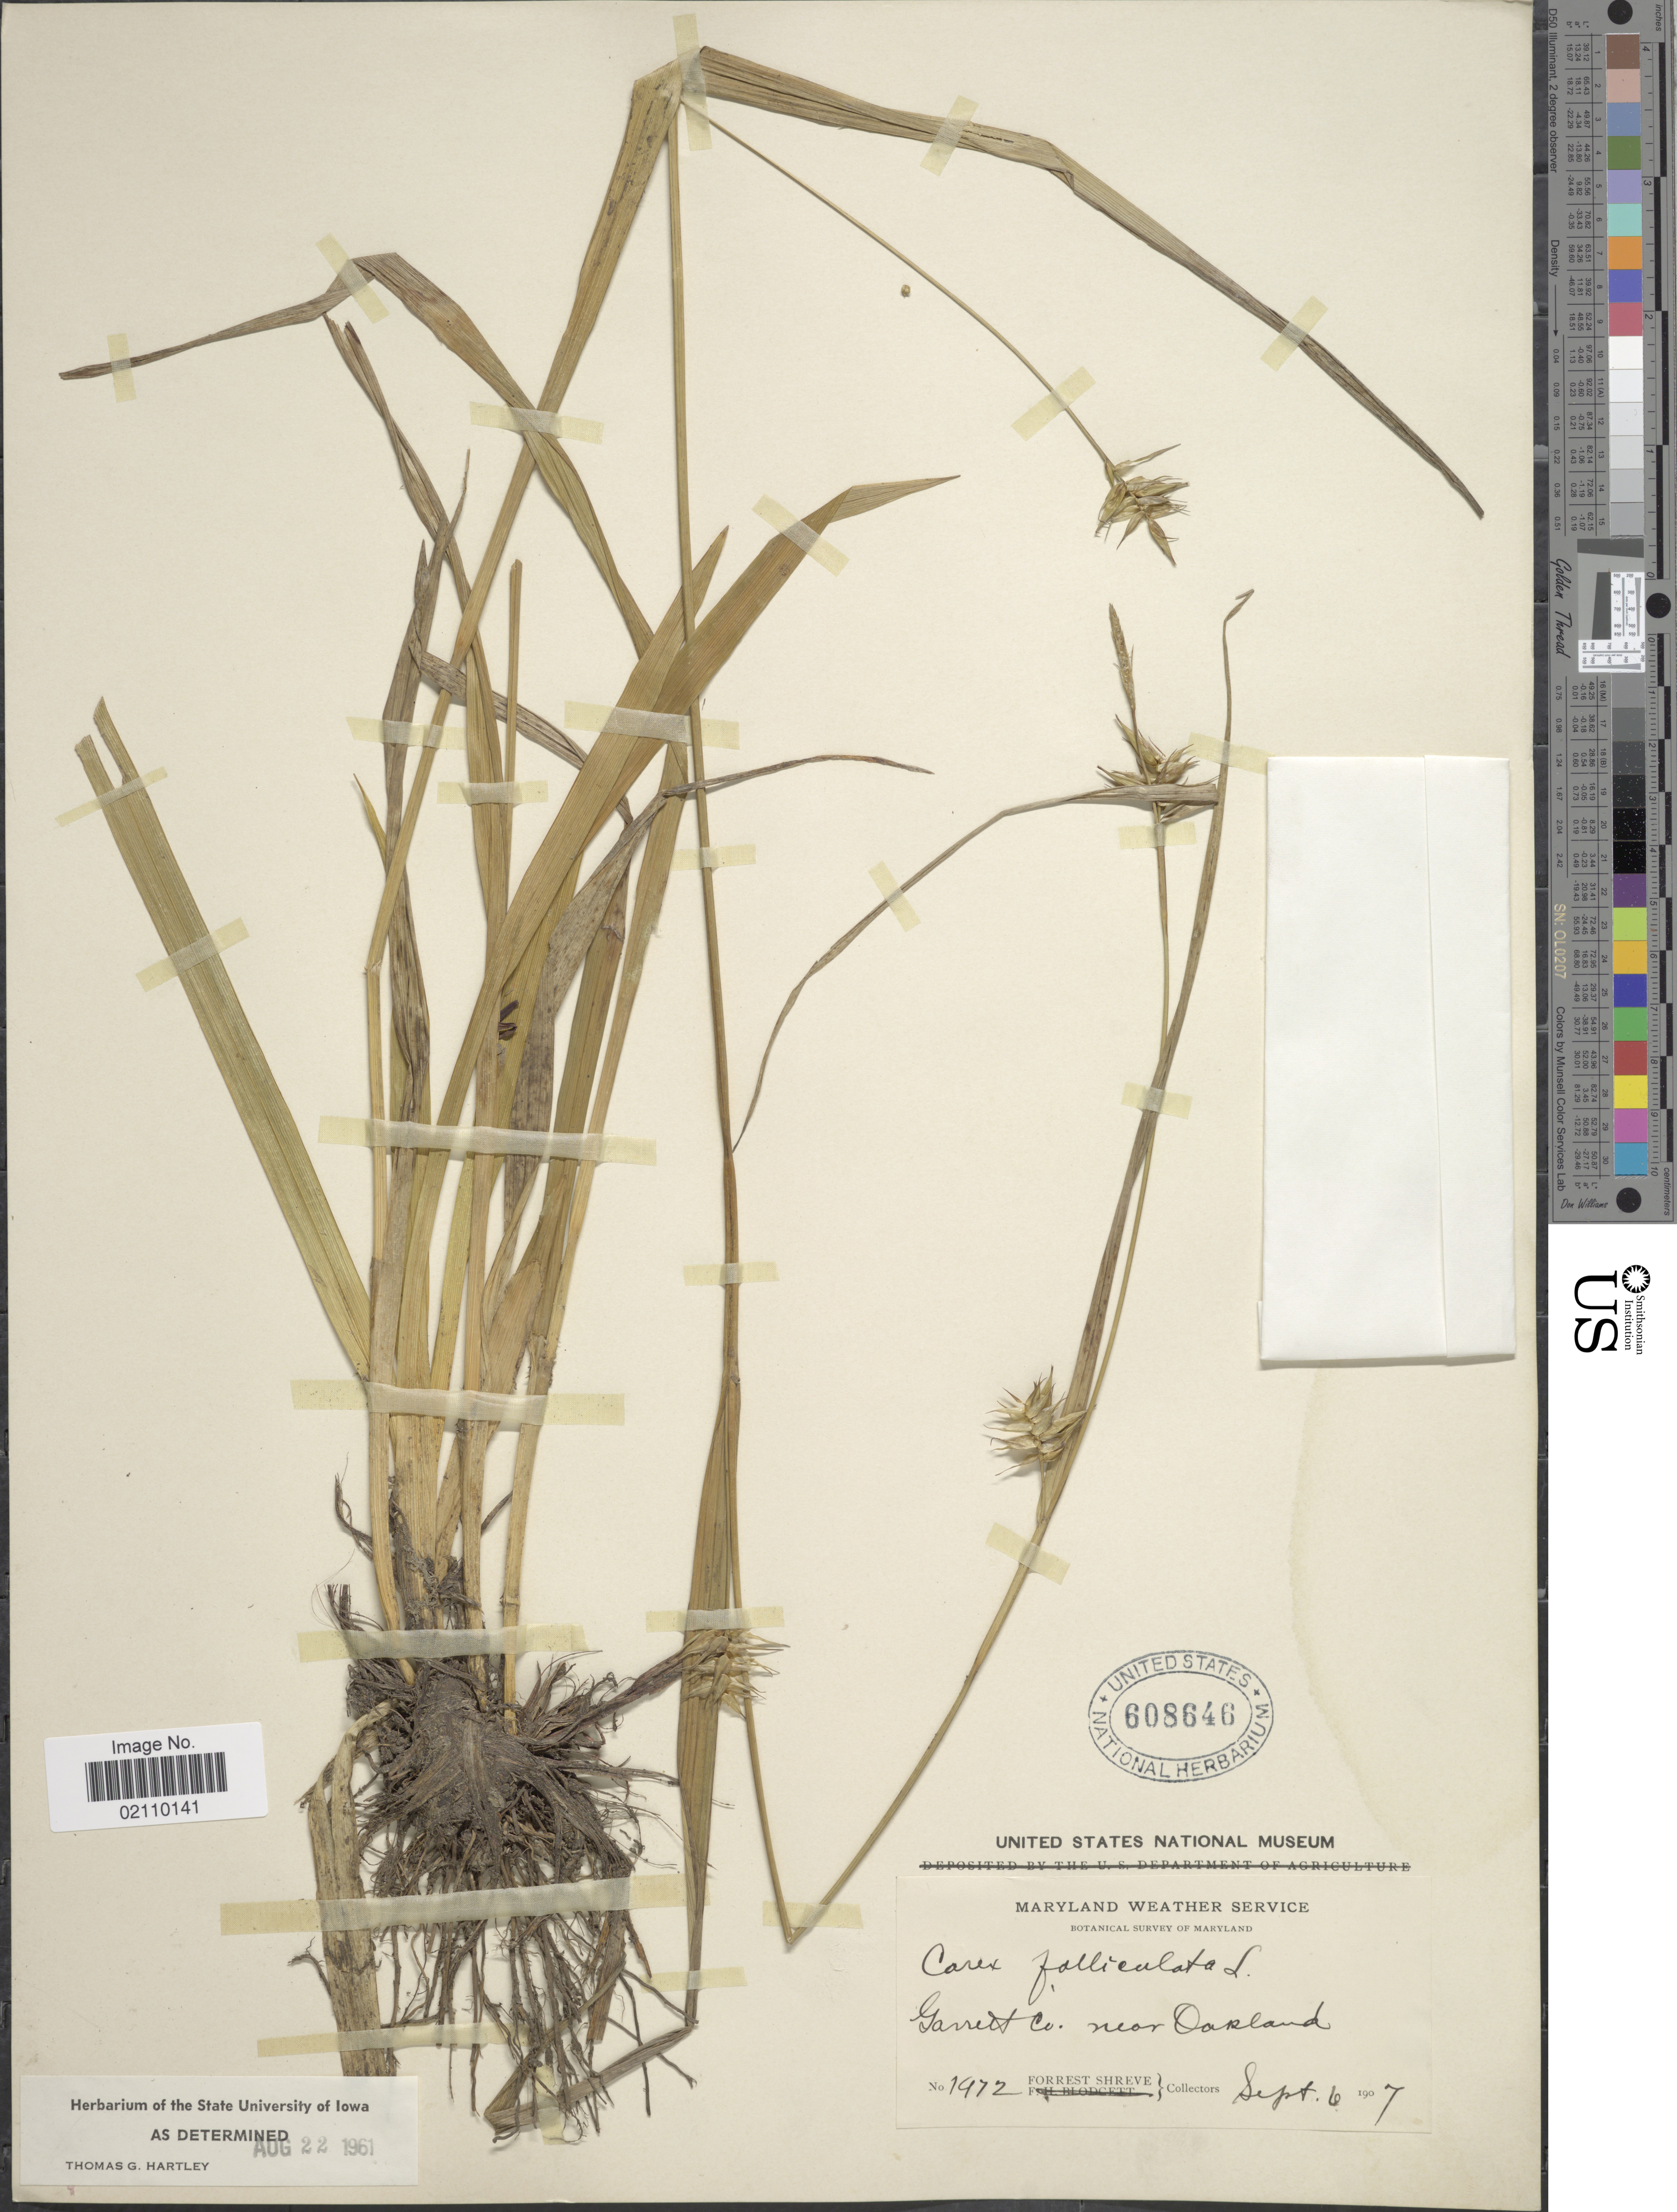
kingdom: Plantae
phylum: Tracheophyta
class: Liliopsida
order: Poales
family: Cyperaceae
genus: Carex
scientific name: Carex folliculata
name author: L.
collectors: F. Shreve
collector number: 1972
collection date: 1907-09-06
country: United States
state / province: Maryland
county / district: Garrett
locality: Maryland Weather Service, Garrett Co., near Oakland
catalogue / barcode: US 608646